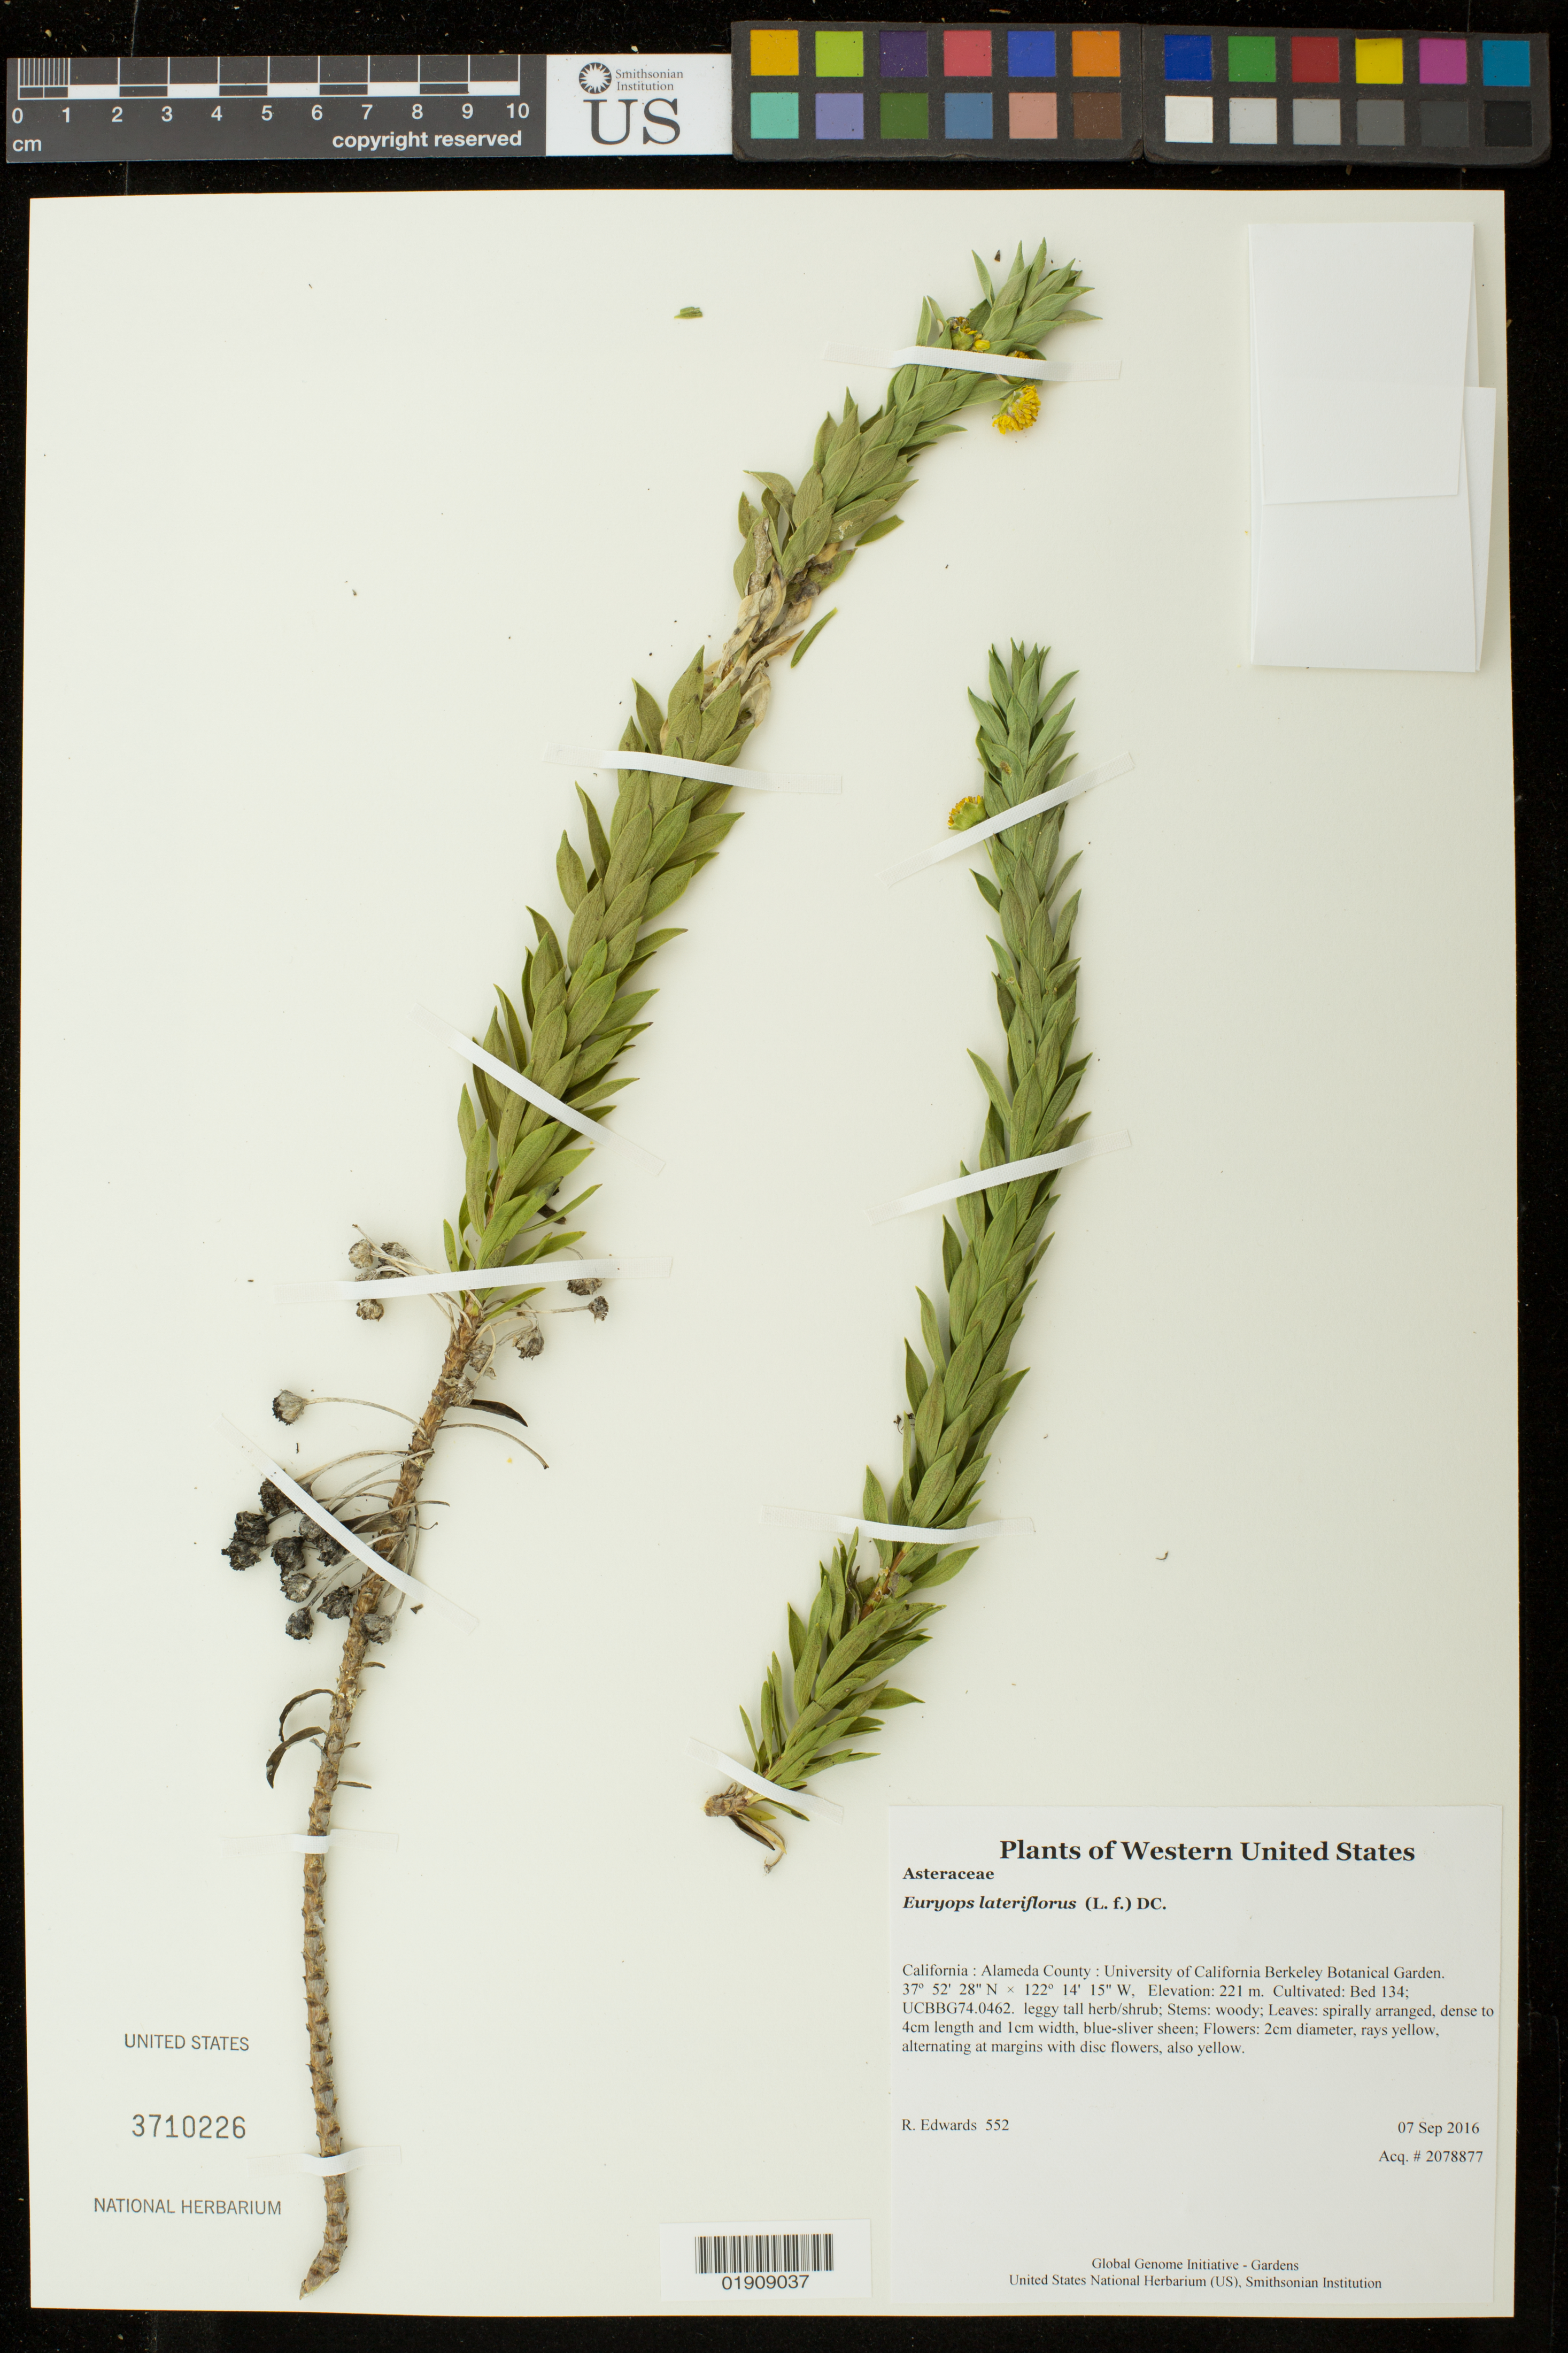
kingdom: Plantae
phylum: Tracheophyta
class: Magnoliopsida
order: Asterales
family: Asteraceae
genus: Euryops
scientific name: Euryops lateriflorus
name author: (L. f.) DC.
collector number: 552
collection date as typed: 7 September 2016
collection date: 2016-09-07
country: United States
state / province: California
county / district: Alameda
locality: University of California Berkeley Botanical Garden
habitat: Cultivated: Bed 134; UCBBG74.0462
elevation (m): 221.2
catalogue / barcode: US 3710226